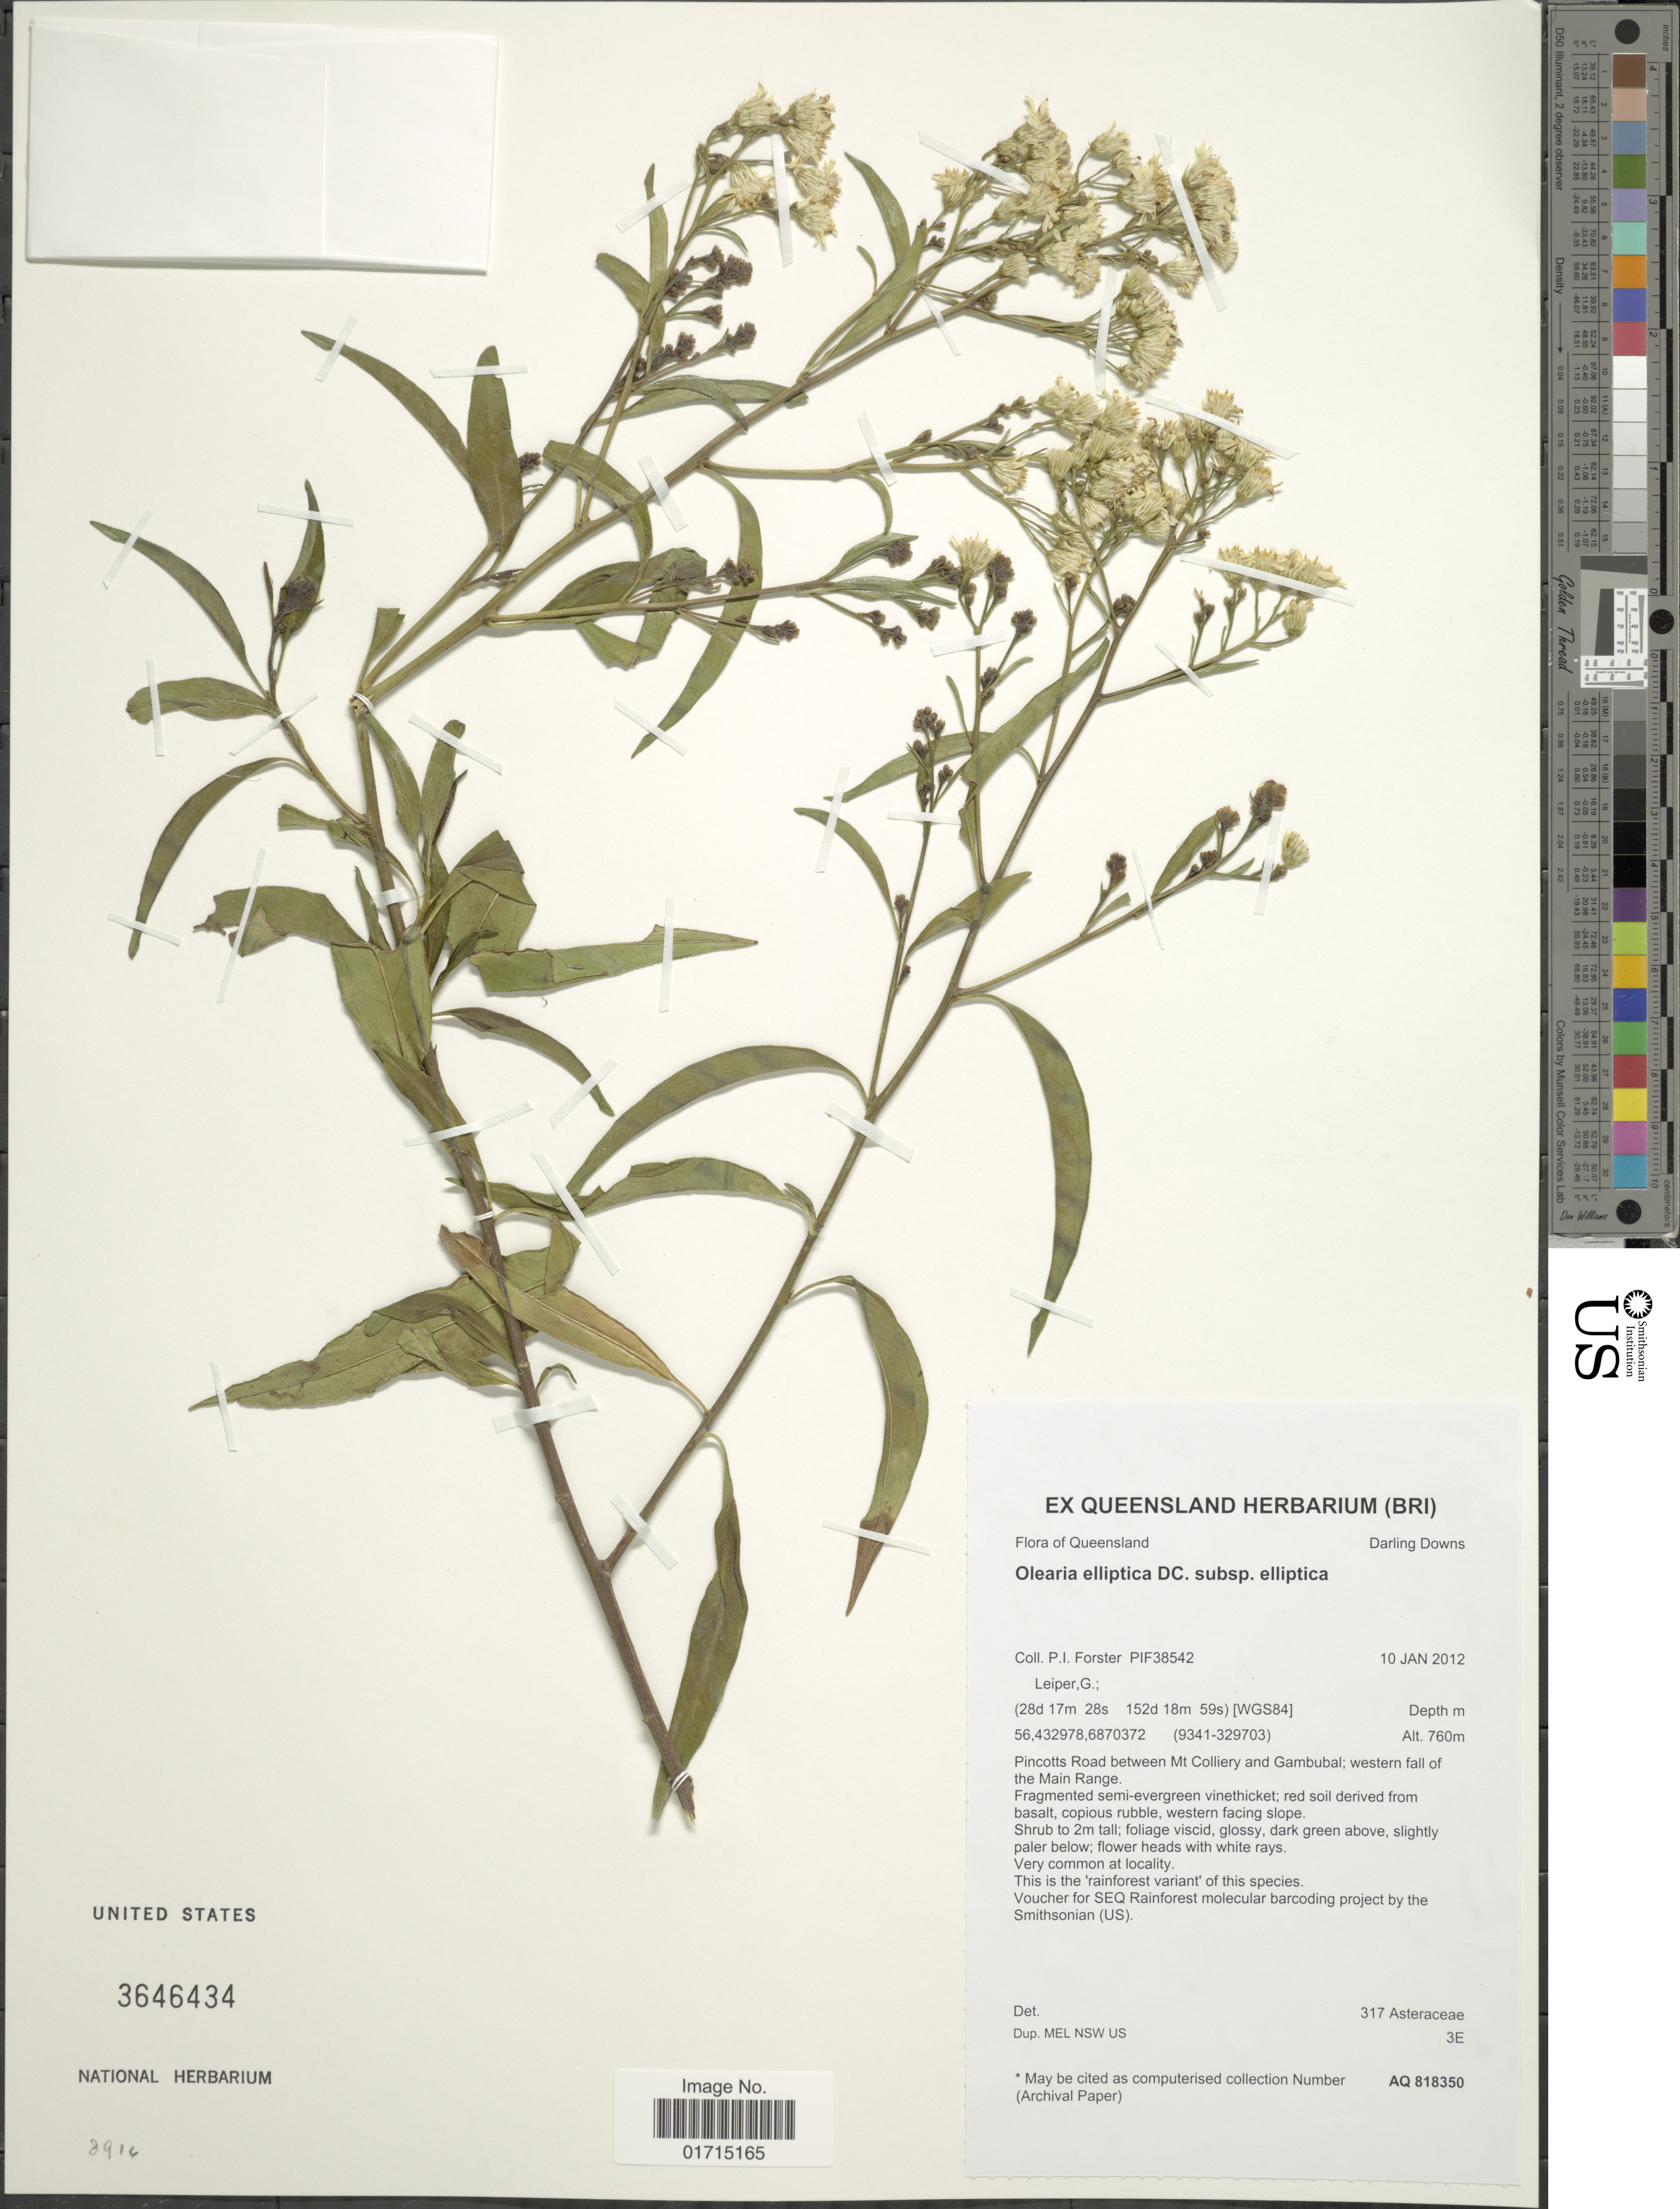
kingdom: Plantae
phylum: Tracheophyta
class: Magnoliopsida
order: Asterales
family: Asteraceae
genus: Olearia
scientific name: Olearia elliptica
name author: DC.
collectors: P. Forster & G. Leiper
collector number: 38542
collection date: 2012-01-10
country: Australia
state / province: Queensland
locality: Queensland. Darling Downs. Pincotts Road between Mt. Colliery and Gambubal; western fall of the Main Range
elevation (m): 760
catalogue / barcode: US 3646434